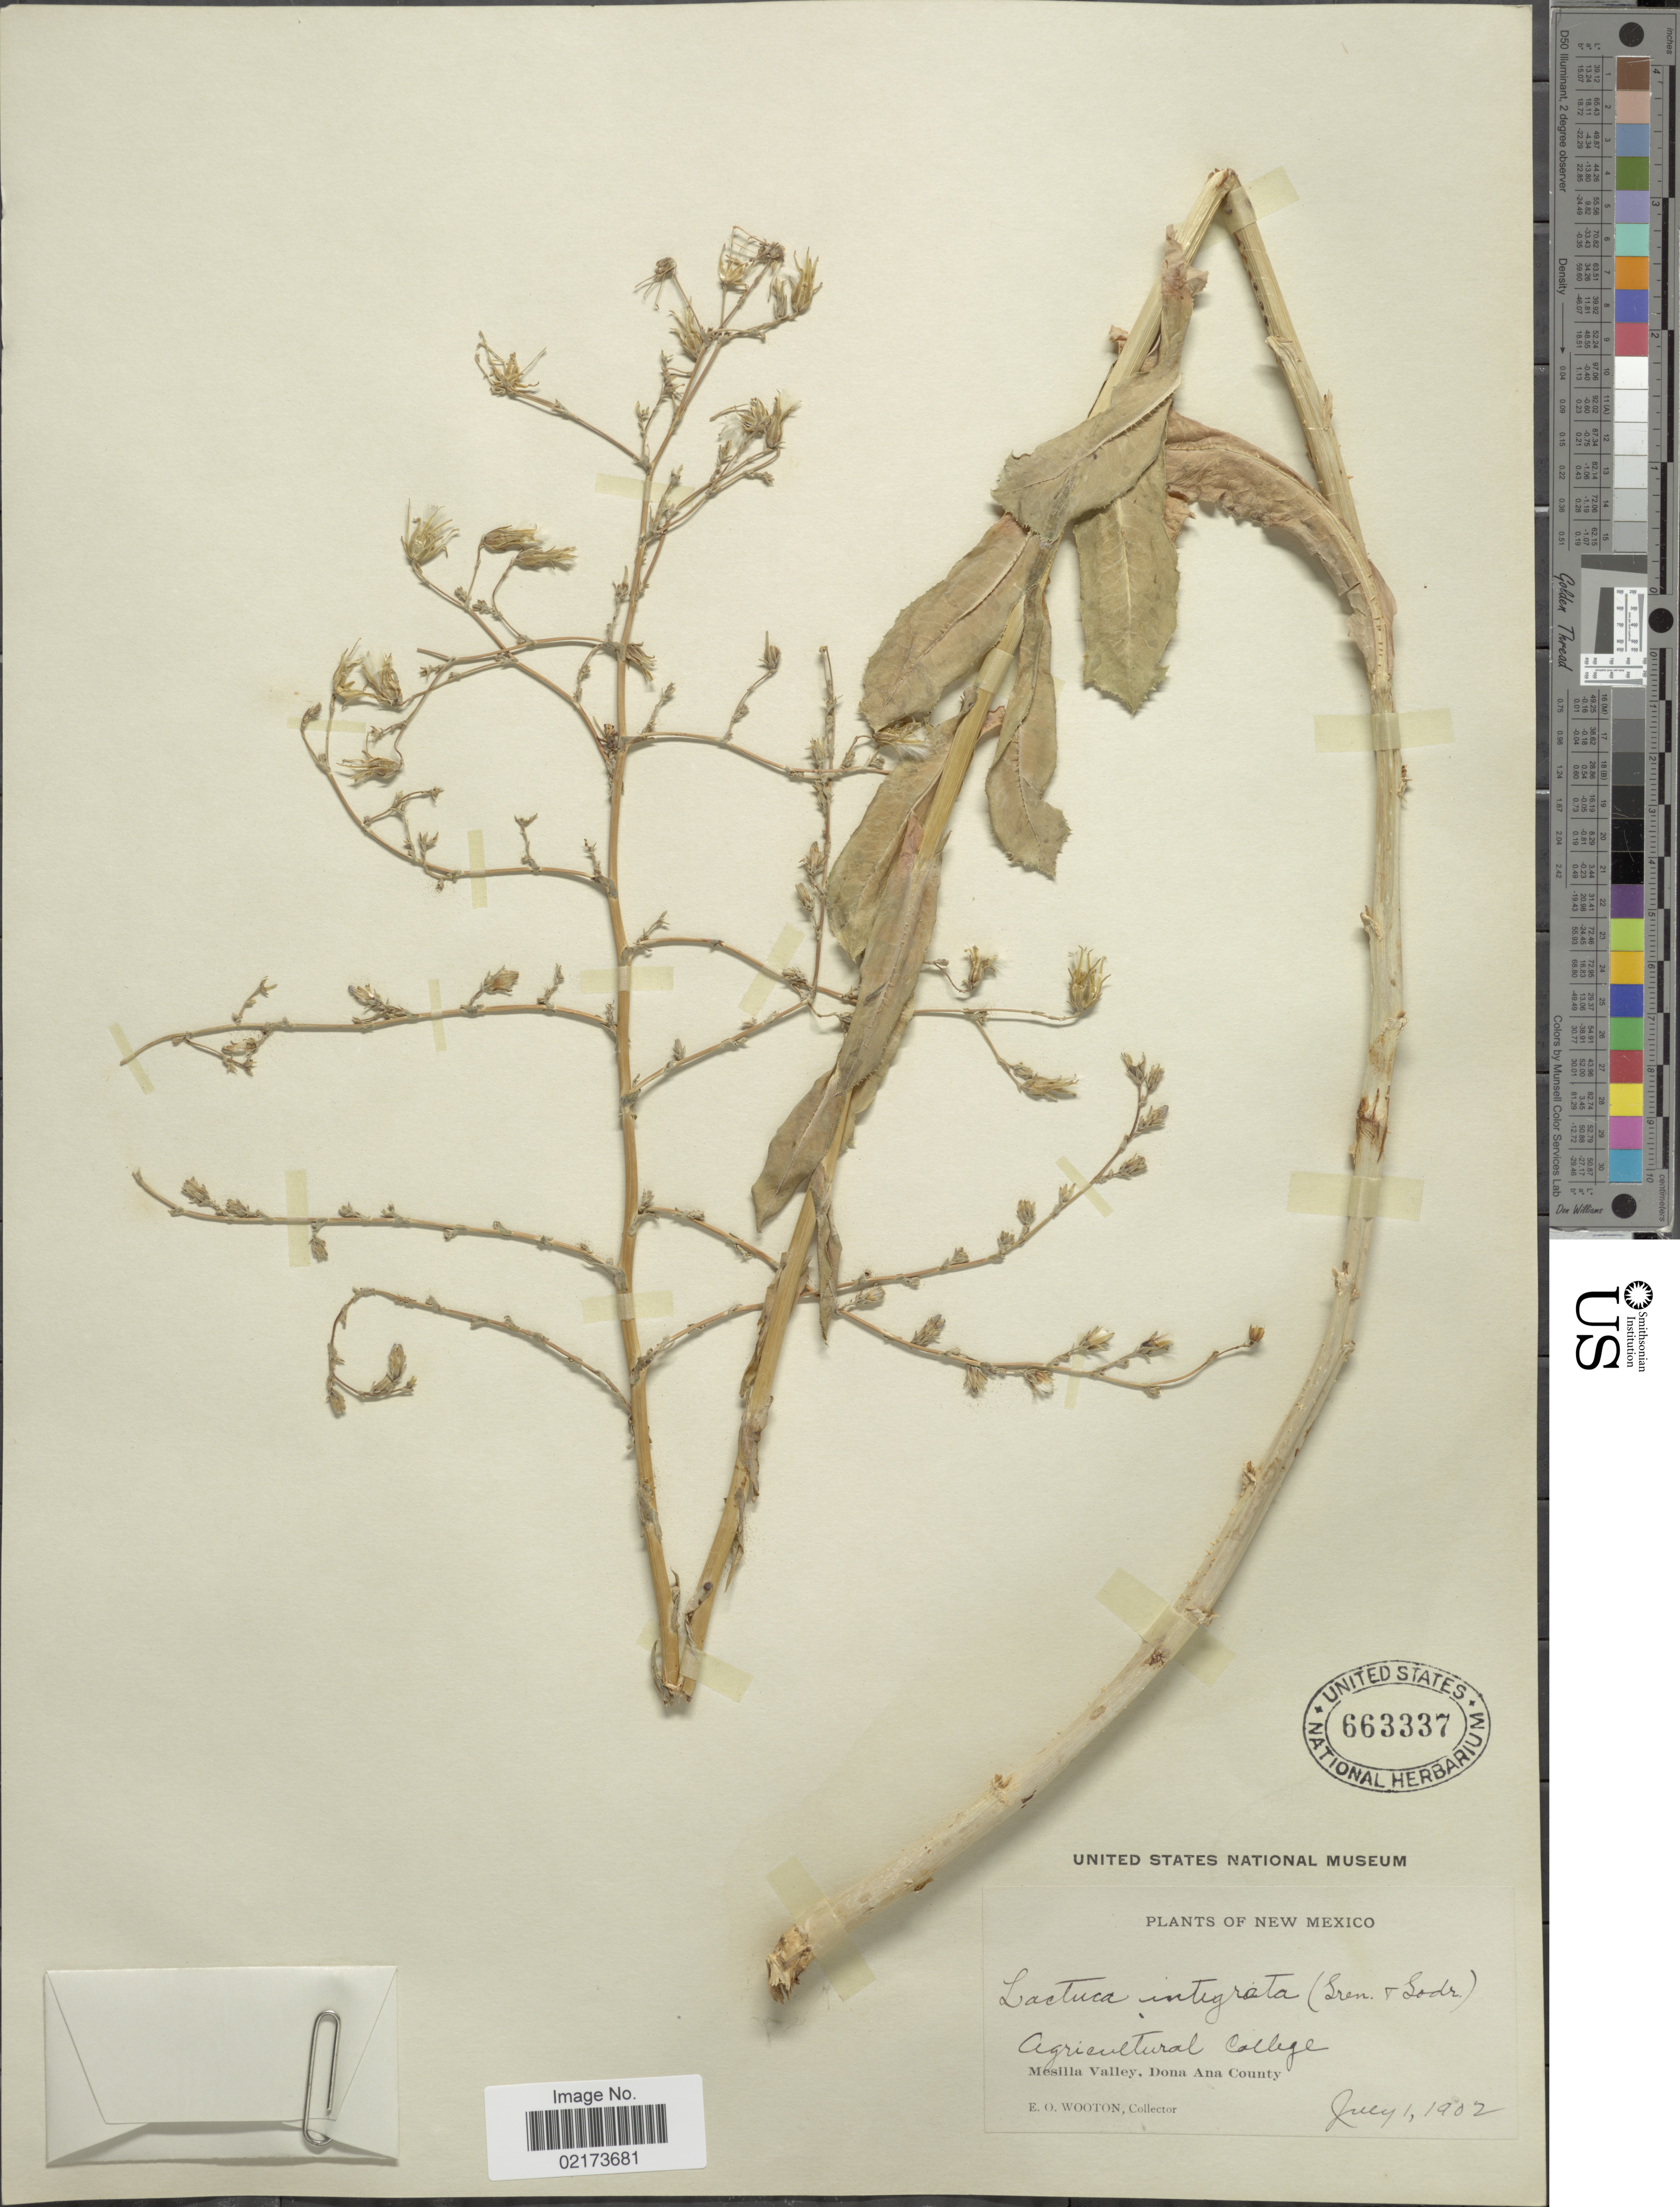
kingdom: Plantae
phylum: Tracheophyta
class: Magnoliopsida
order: Asterales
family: Asteraceae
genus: Lactuca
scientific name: Lactuca serriola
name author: L.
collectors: E. O. Wooton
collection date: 1902-07-01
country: United States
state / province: New Mexico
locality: Agricultural College, Mesilla Valley, Dona Ana County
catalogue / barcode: US 663337